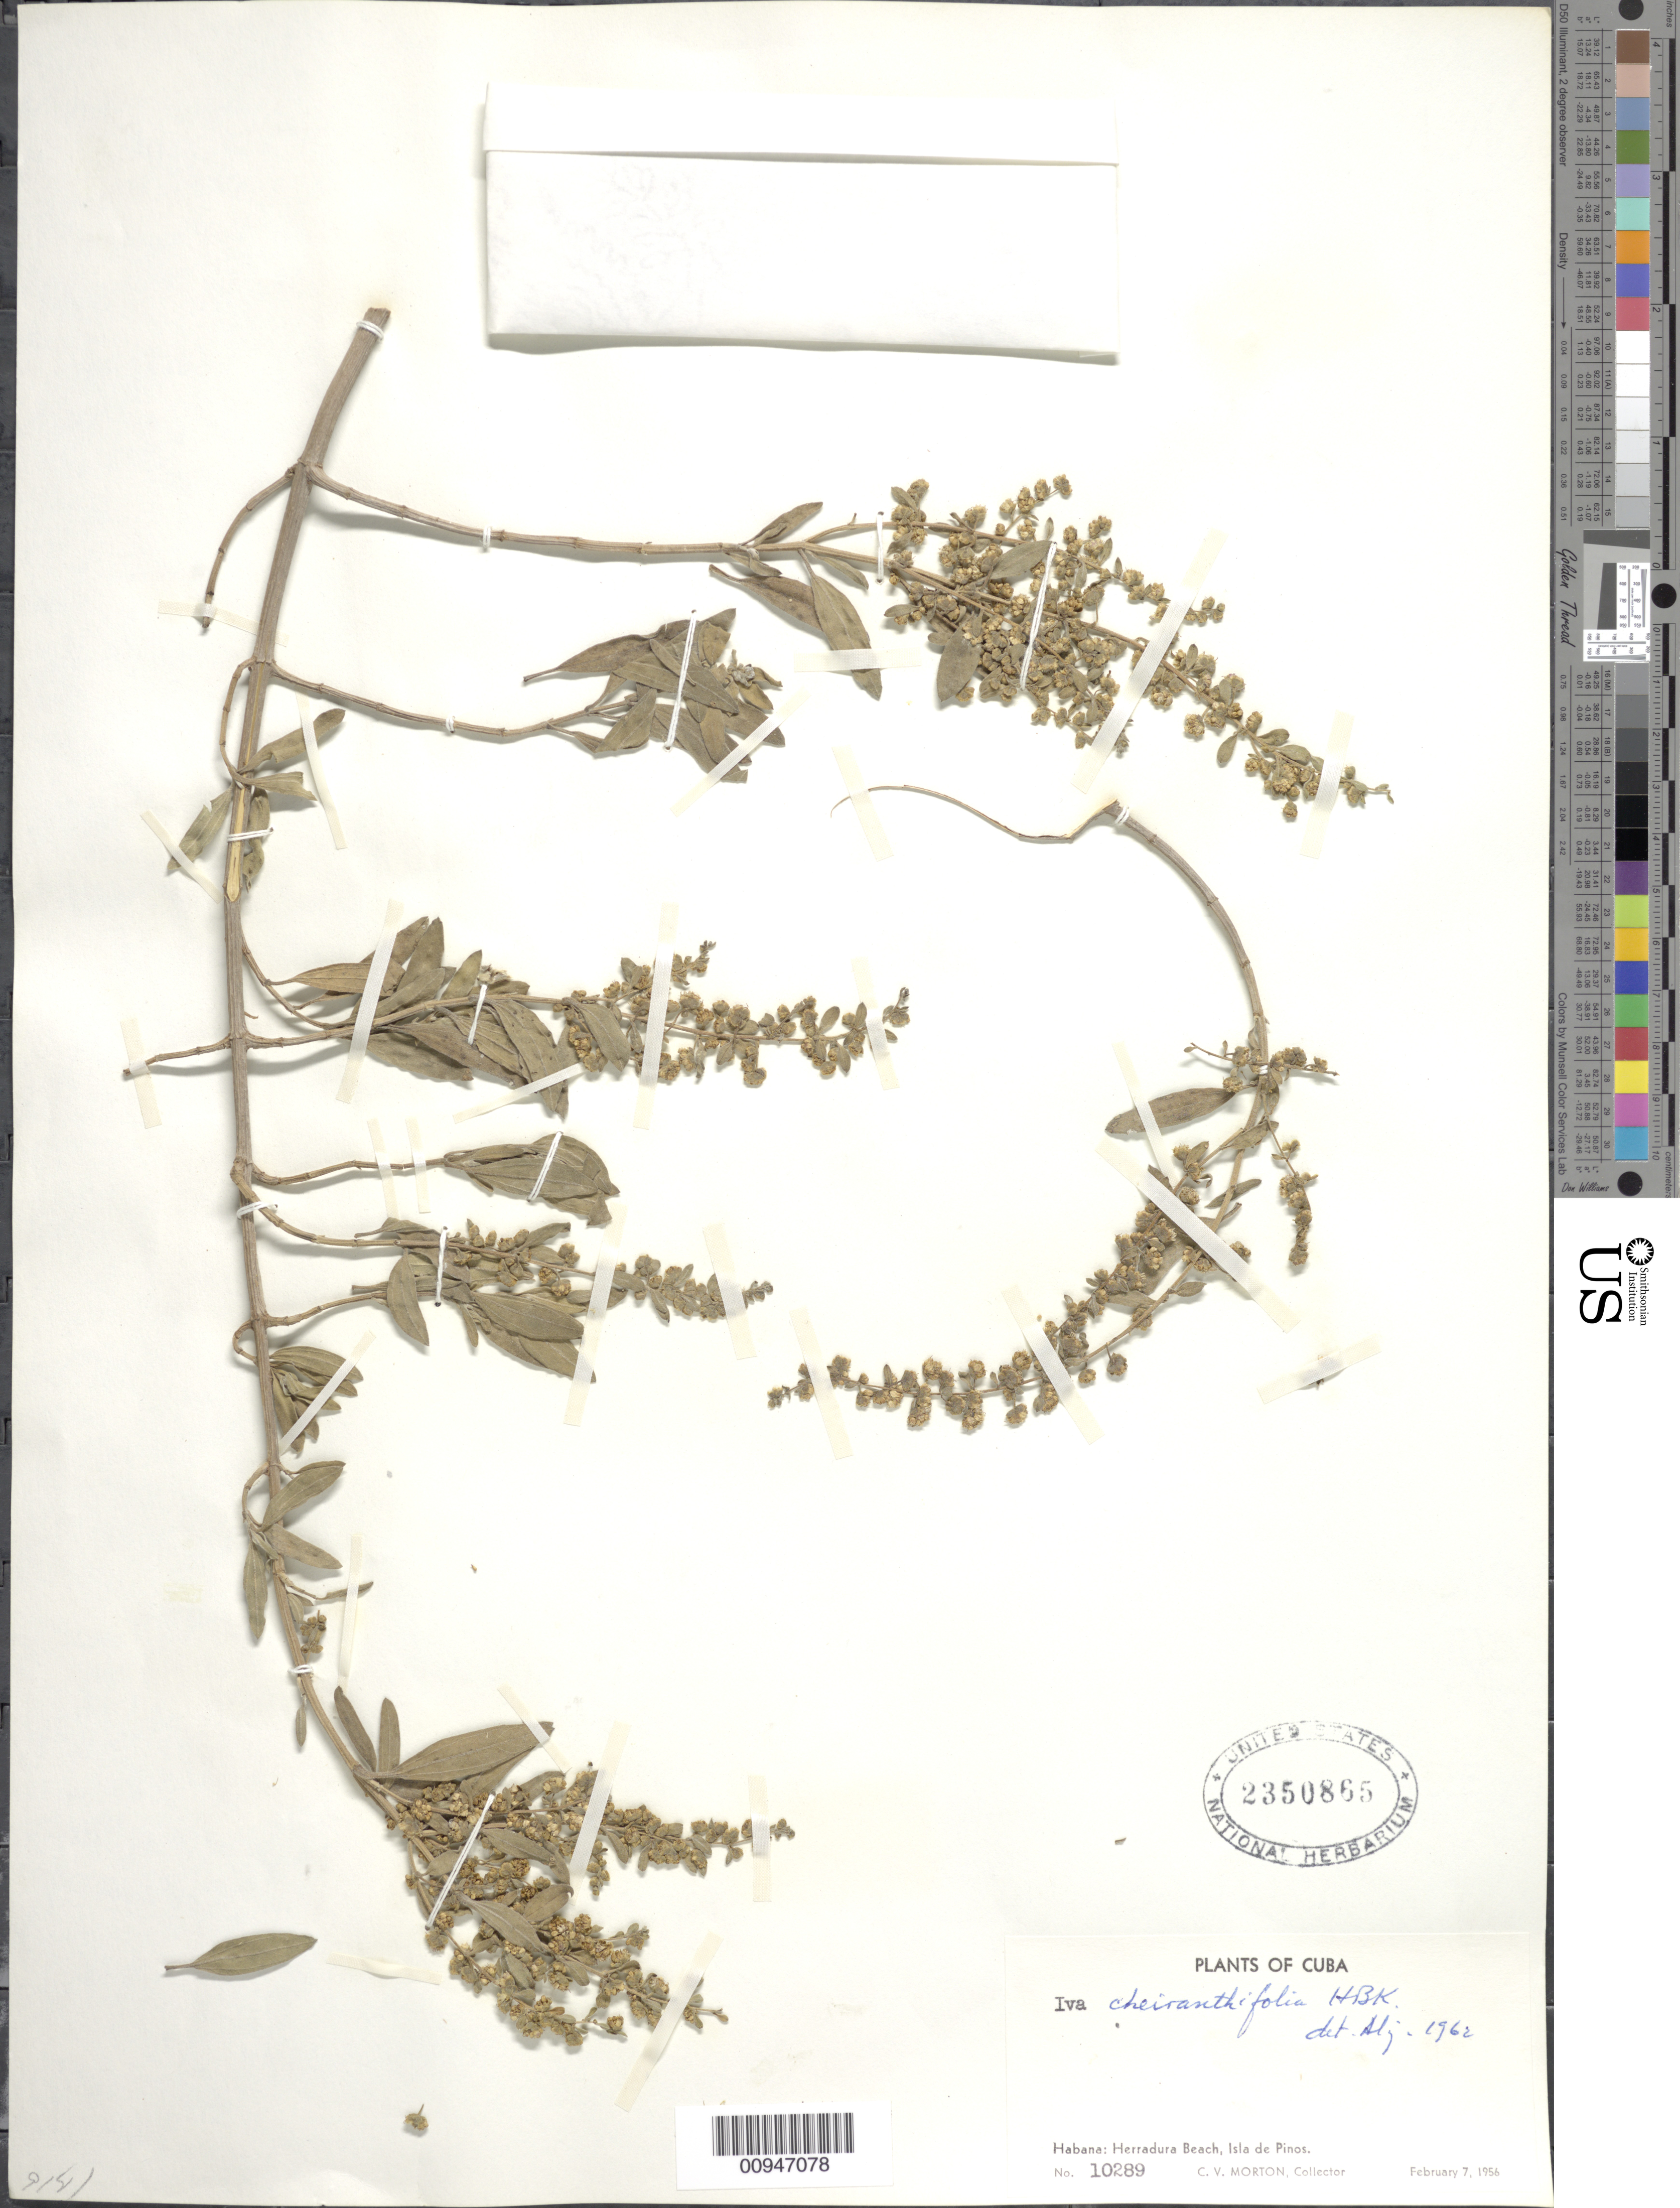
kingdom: Plantae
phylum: Tracheophyta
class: Magnoliopsida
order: Asterales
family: Asteraceae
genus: Iva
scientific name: Iva cheiranthifolia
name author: Kunth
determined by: Liogier, Alain H.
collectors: C. V. Morton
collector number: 10289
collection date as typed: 07 Feb 1956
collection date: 1956-02-07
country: Cuba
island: Isla de la Juventud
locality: Herradura Beach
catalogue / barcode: US 2350865